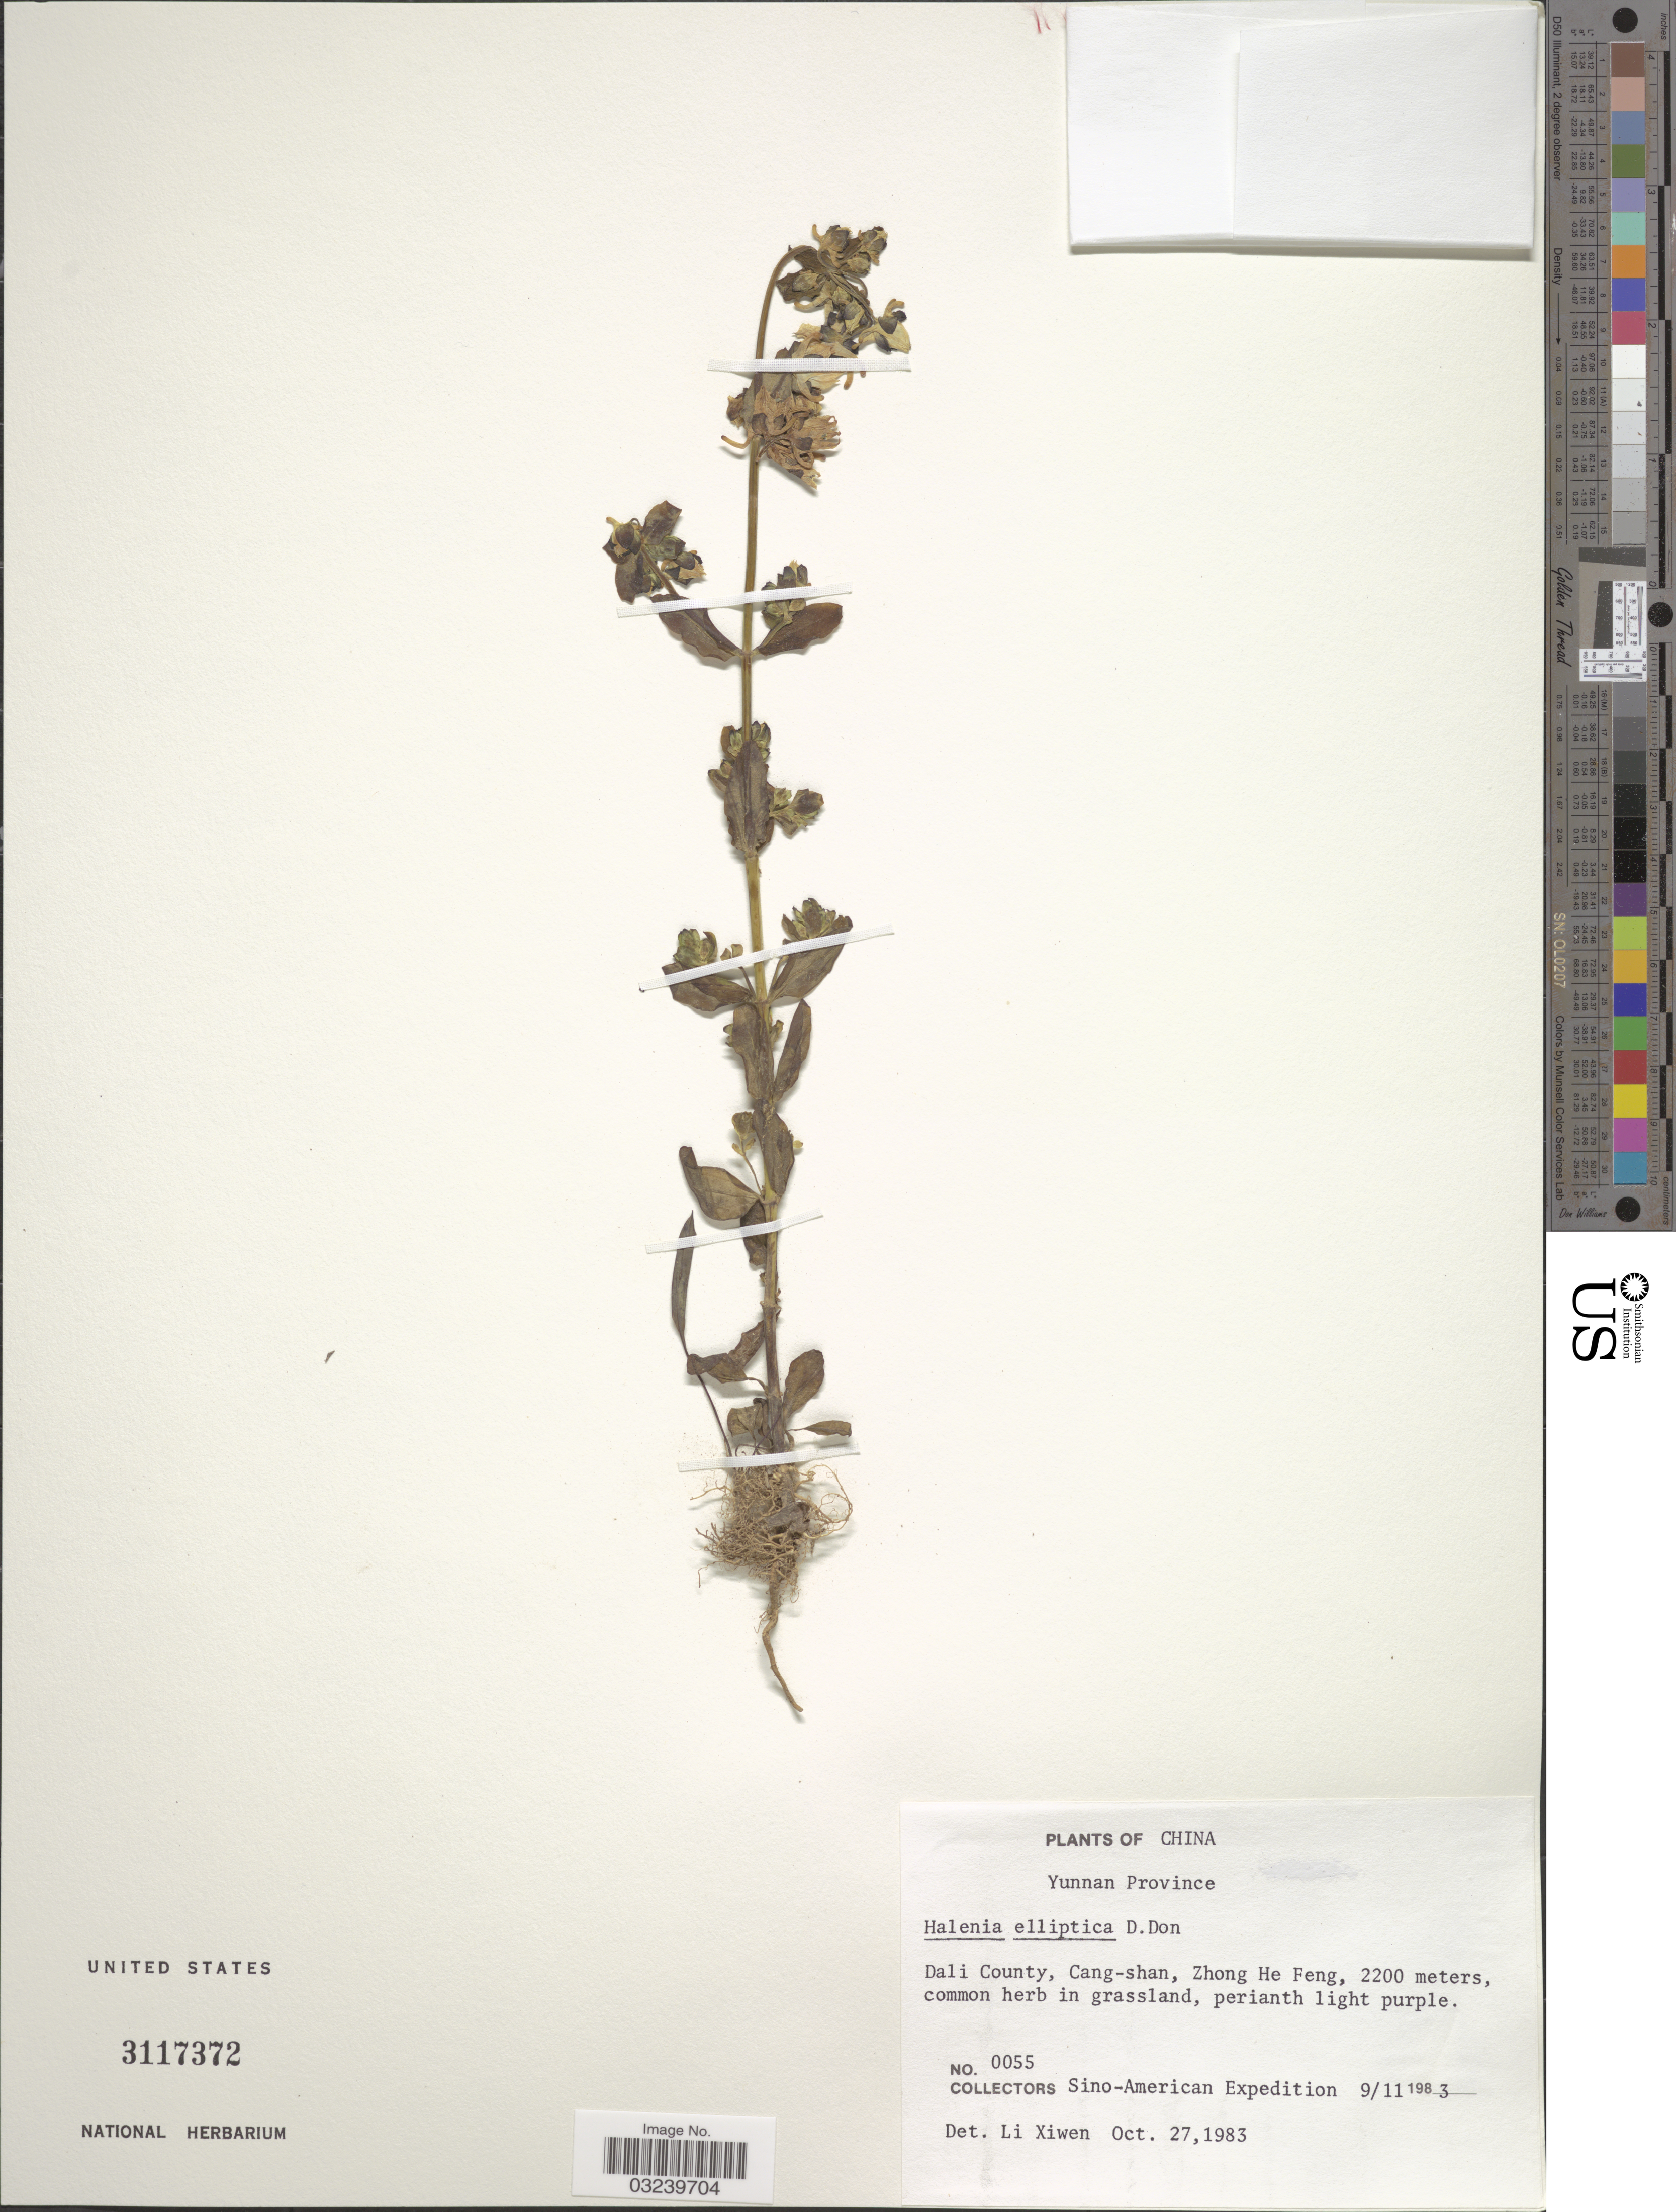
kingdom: Plantae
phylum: Tracheophyta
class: Magnoliopsida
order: Gentianales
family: Gentianaceae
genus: Halenia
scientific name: Halenia elliptica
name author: D. Don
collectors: Sino-American Expedition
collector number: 0055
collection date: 1983-11-09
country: China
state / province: Yunnan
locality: Dali County, Cang-shan, Zhong He Feng.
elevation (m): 2200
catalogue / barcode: US 3117372